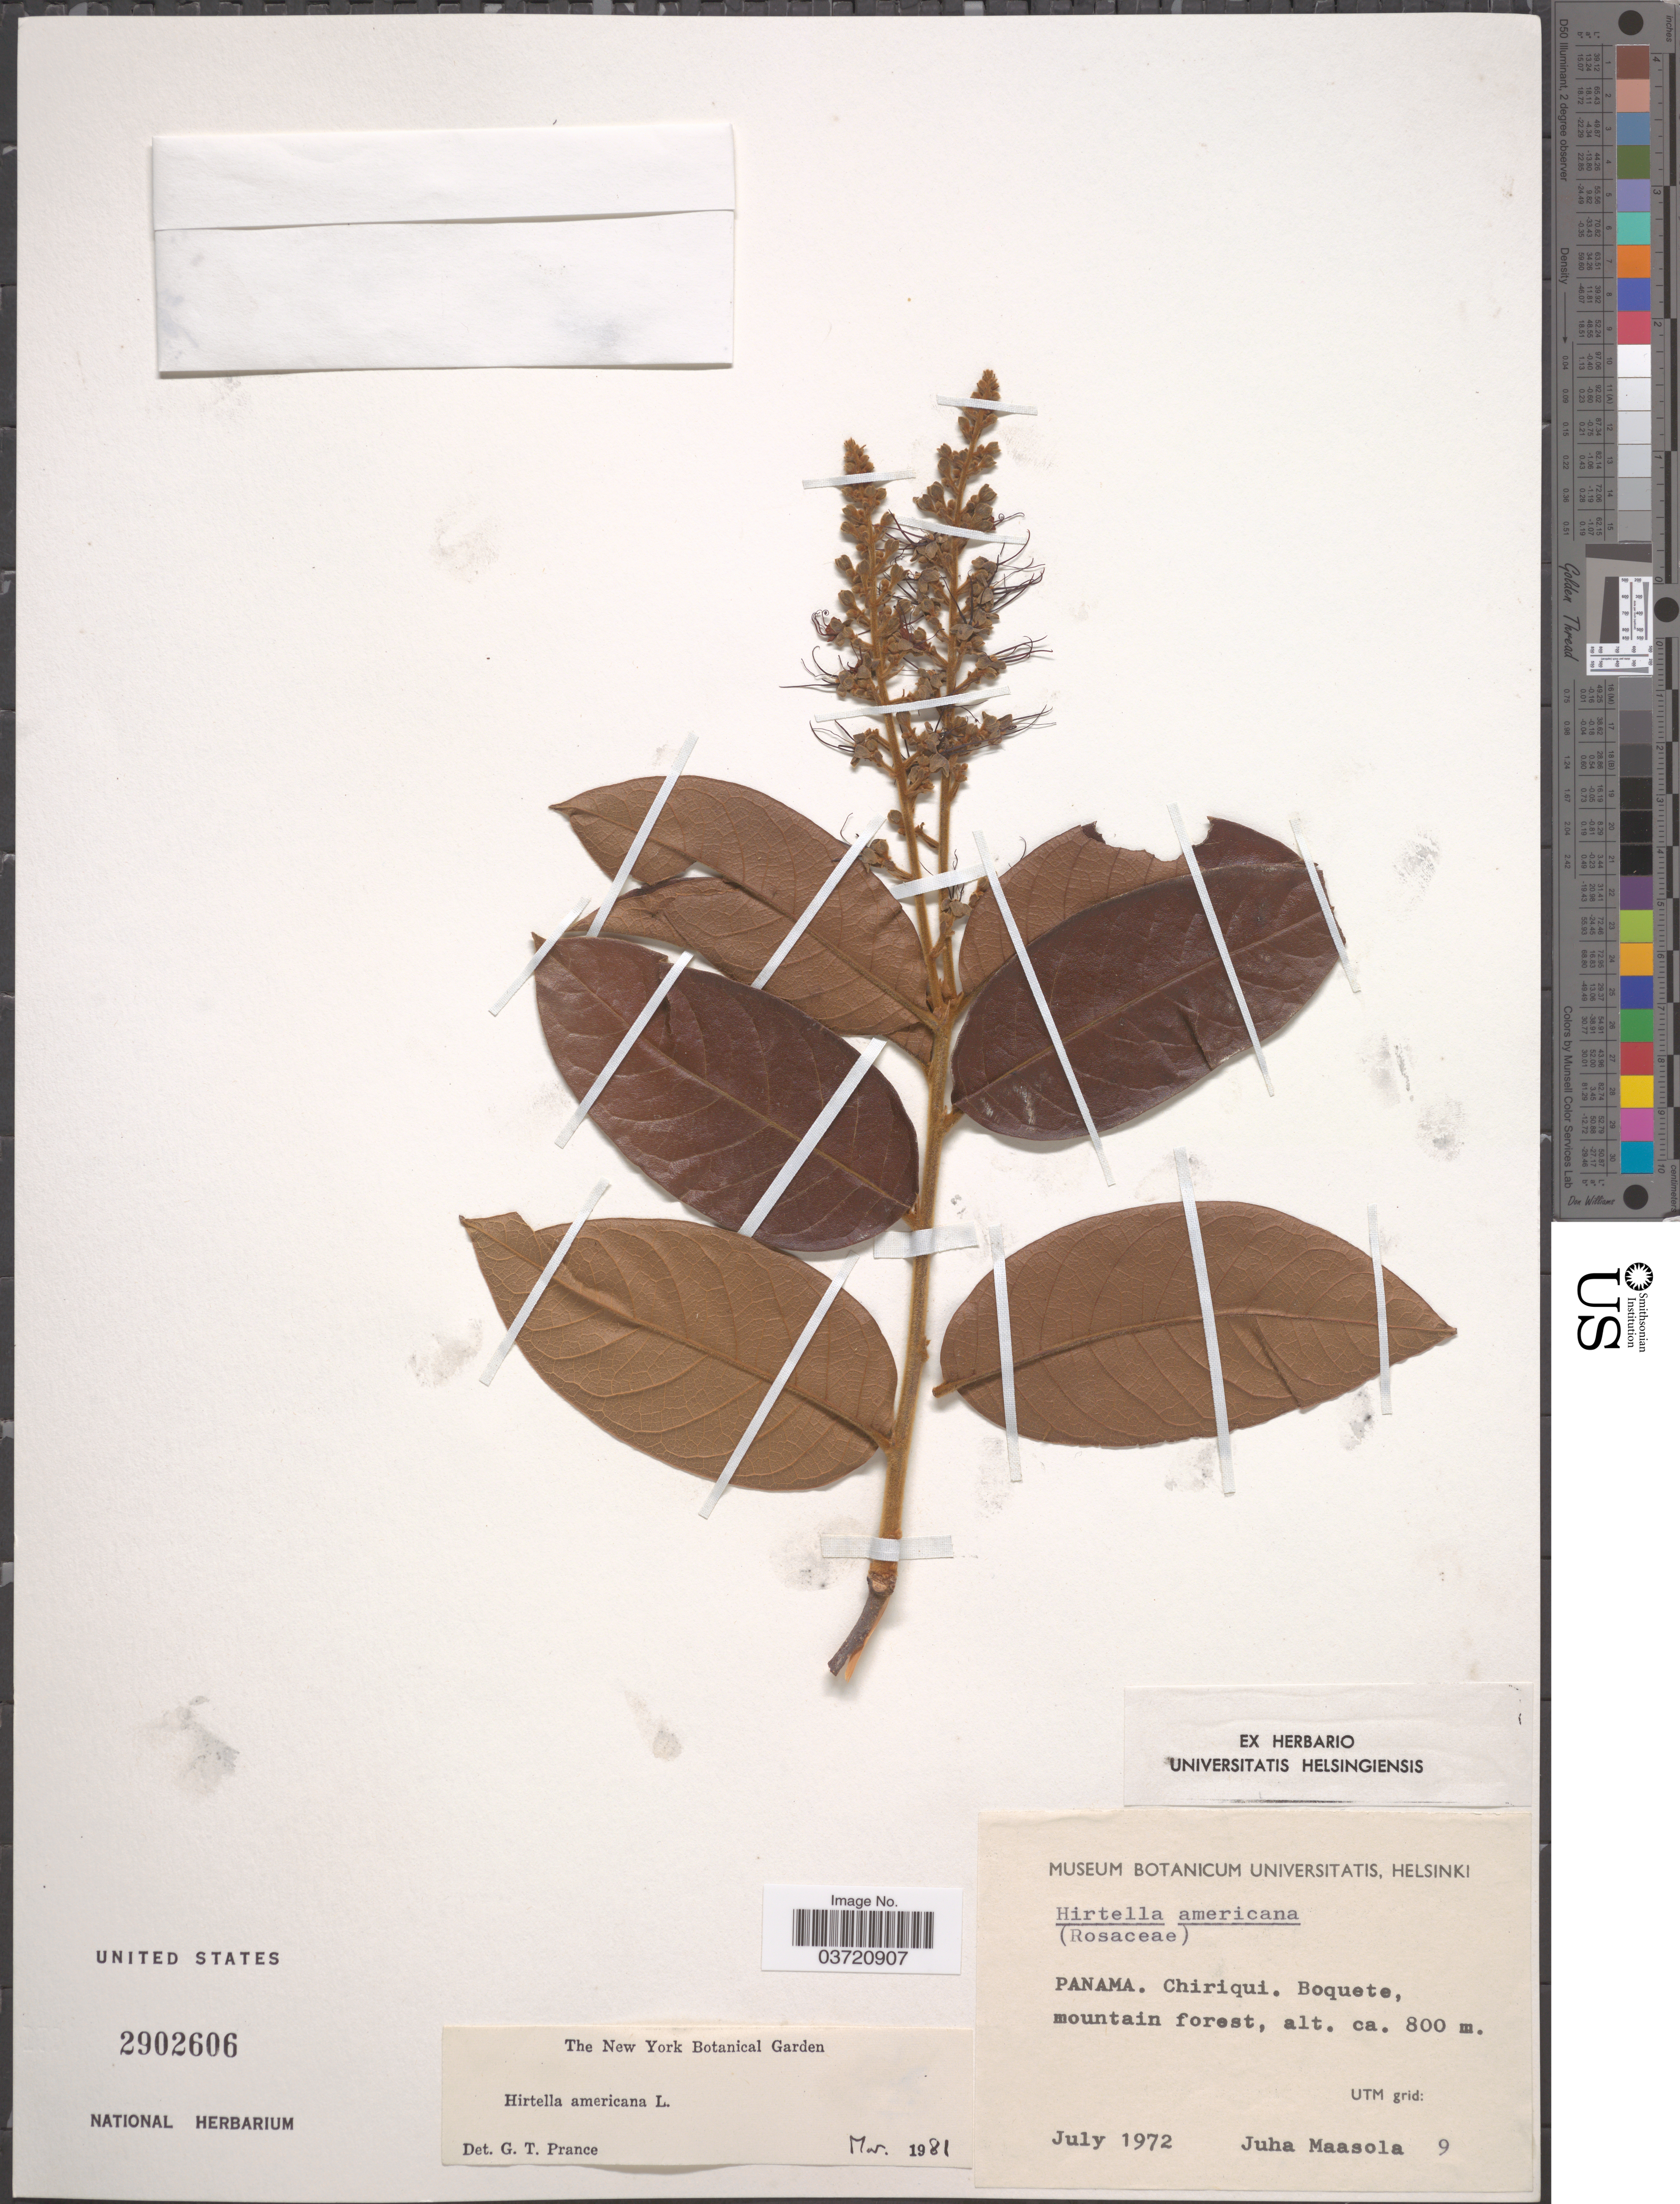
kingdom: Plantae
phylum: Tracheophyta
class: Magnoliopsida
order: Malpighiales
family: Chrysobalanaceae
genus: Hirtella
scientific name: Hirtella americana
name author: L.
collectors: J. Maasola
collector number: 9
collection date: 1972-07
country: Panama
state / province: Chiriqui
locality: Boquete, mountain forest.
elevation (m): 800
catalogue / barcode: US 2902606